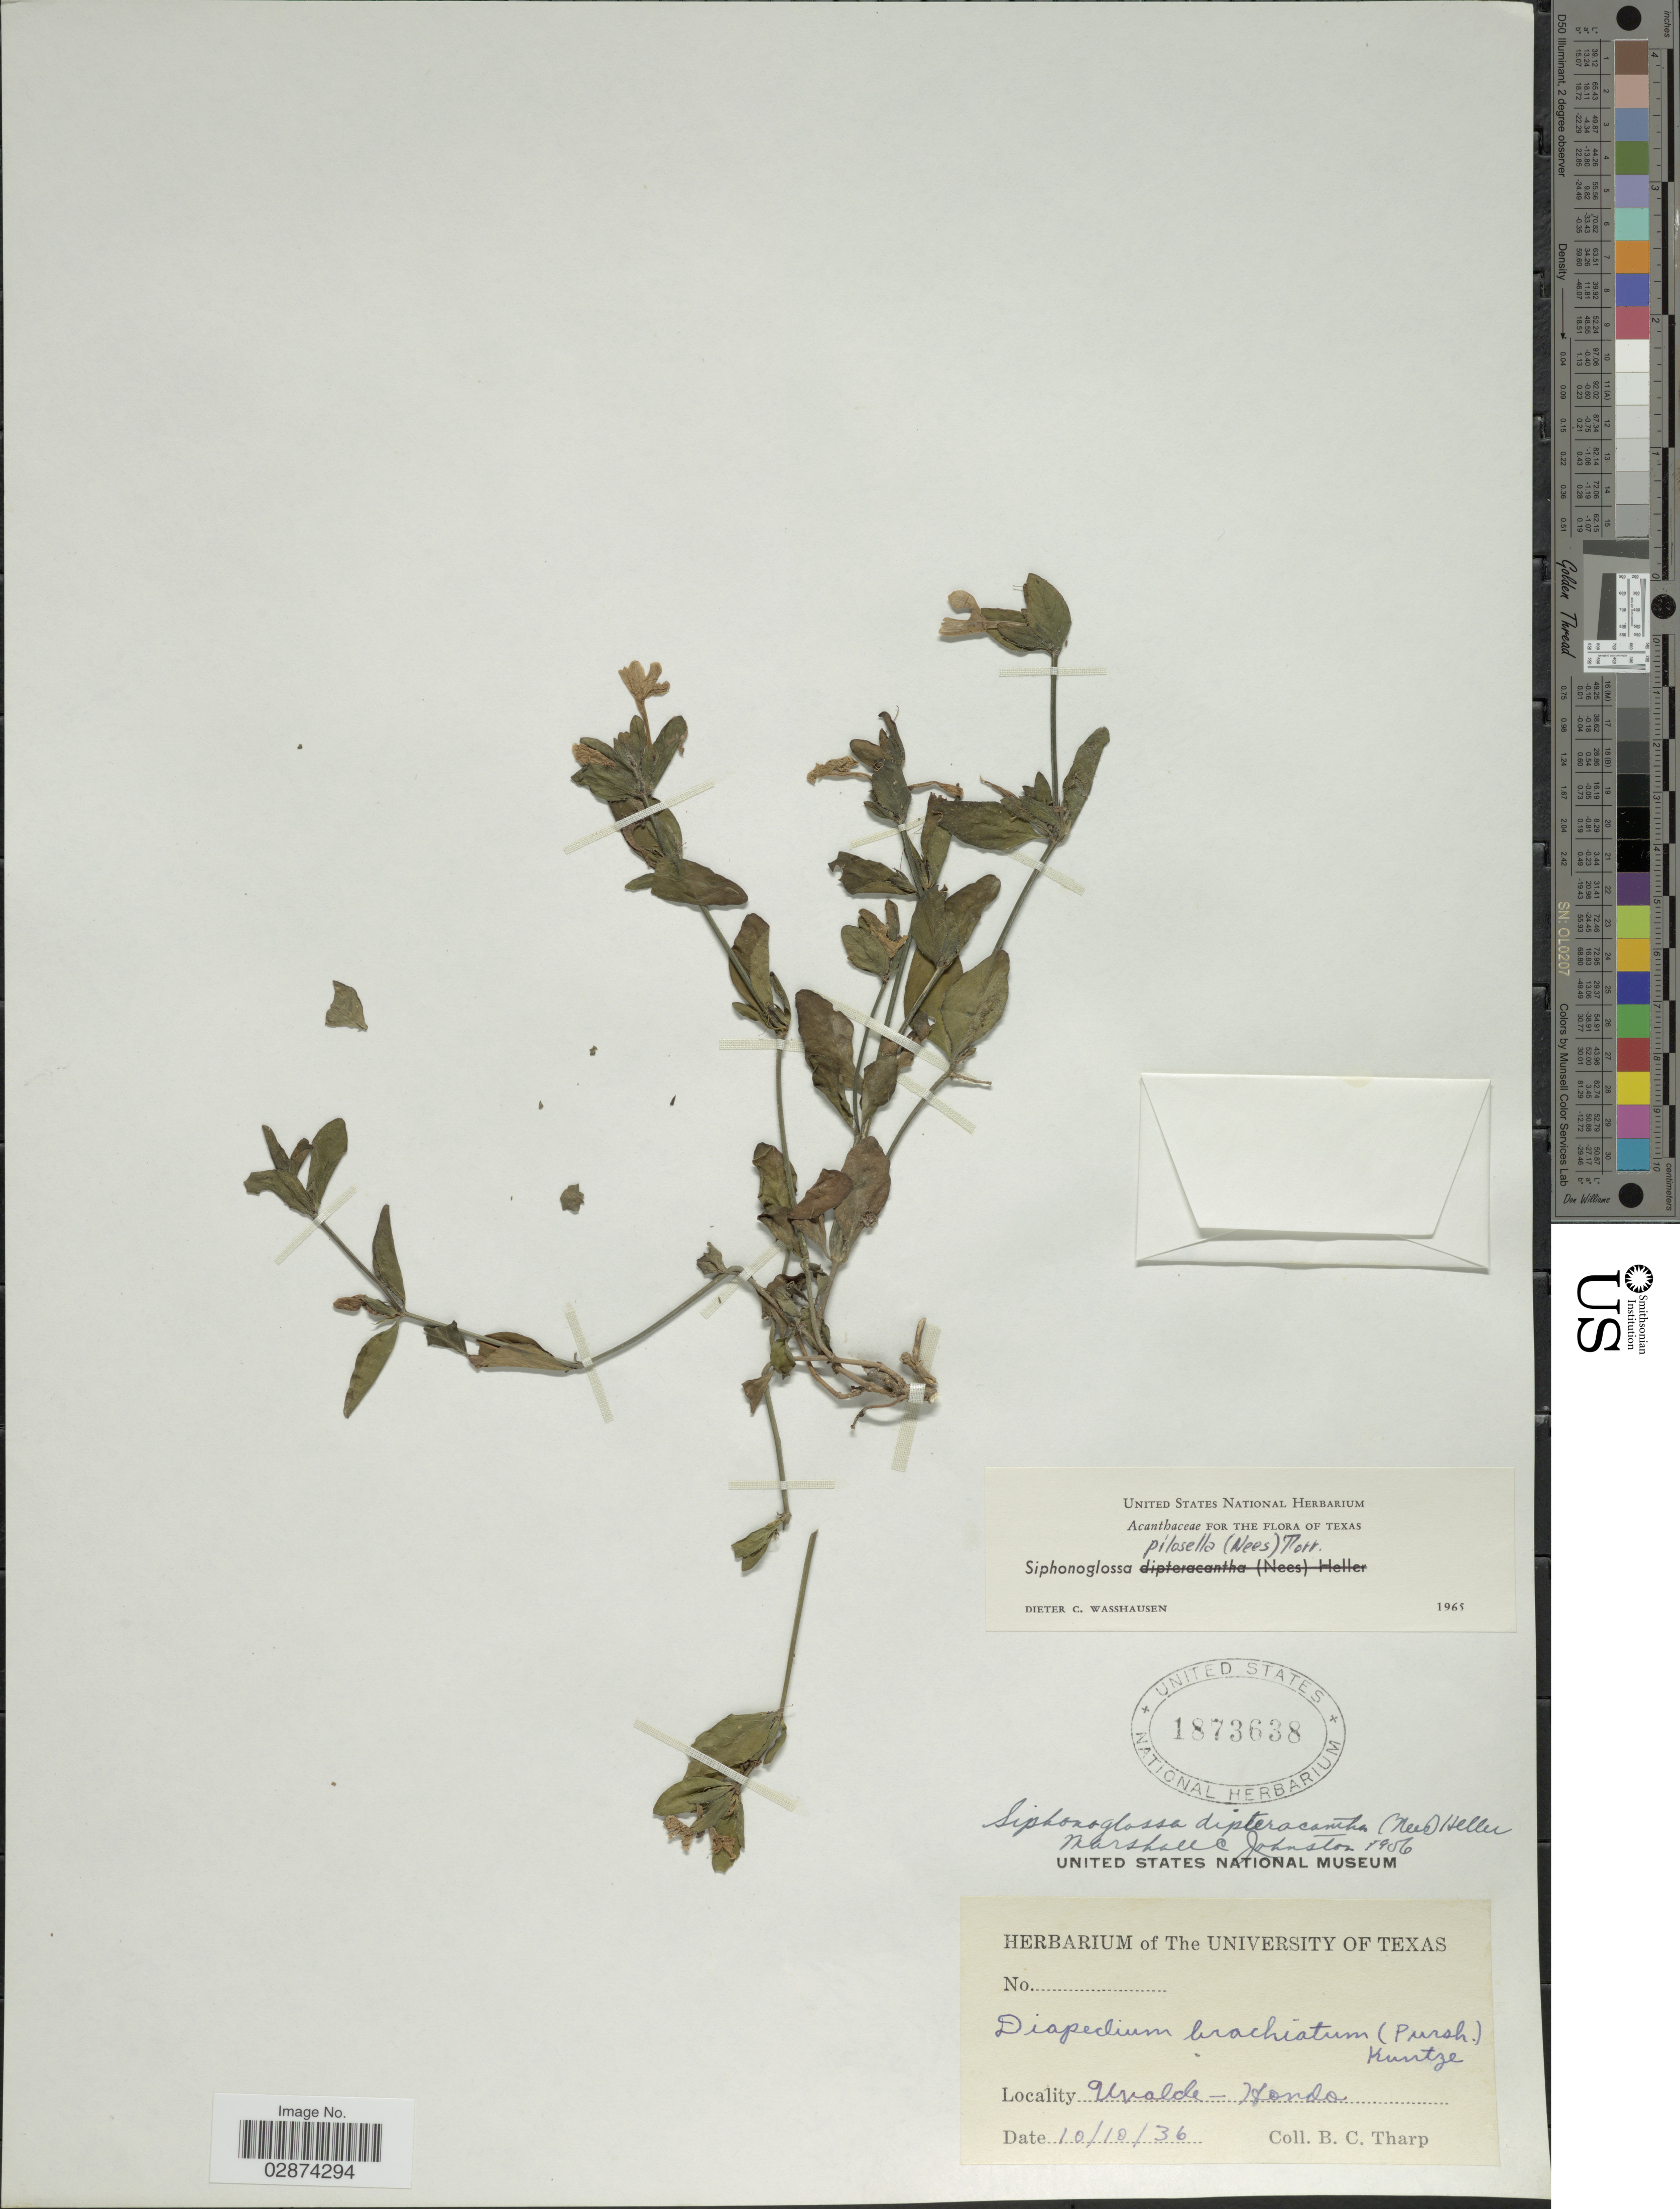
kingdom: Plantae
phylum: Tracheophyta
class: Magnoliopsida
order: Lamiales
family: Acanthaceae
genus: Justicia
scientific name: Justicia pilosella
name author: (Nees) Hilsenb.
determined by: Fisher, Amanda, (LOB), California State University, Long Beach (UNITED STATES)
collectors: B. C. Tharp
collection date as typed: Transcribed d/m/y: 10/10/36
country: United States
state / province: Texas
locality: Uvalde - Hondo.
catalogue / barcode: US 1873638